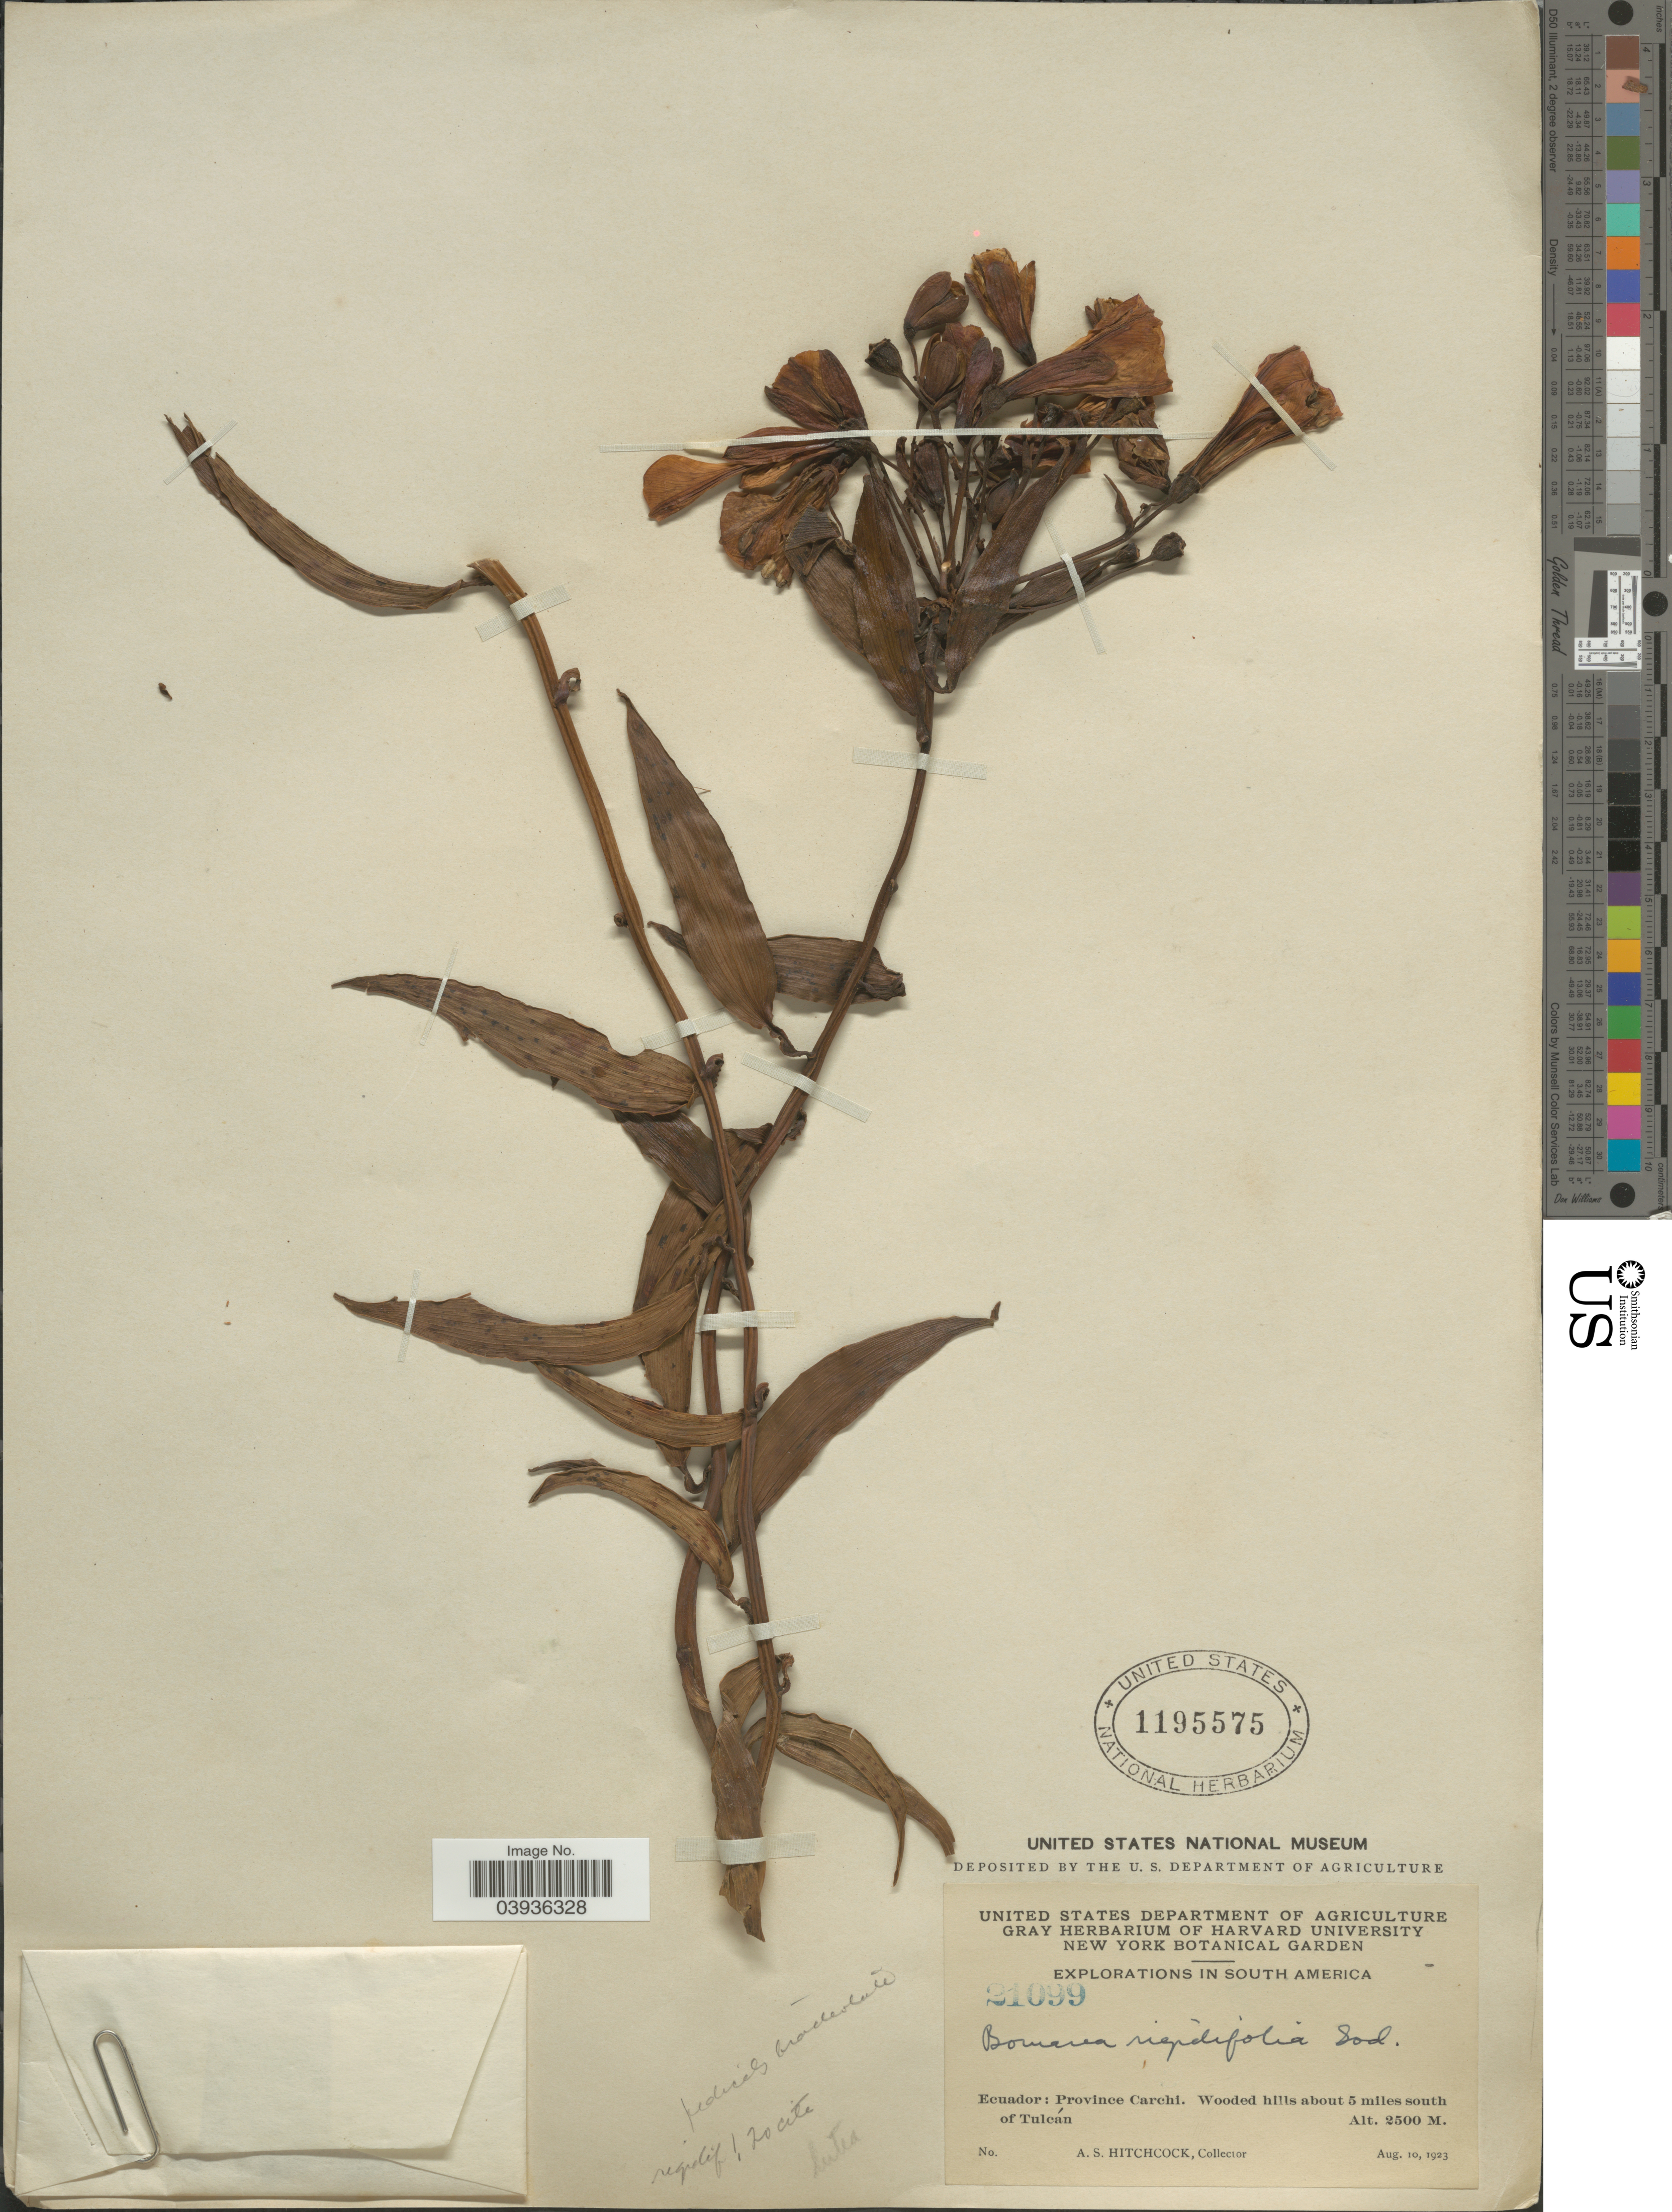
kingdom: Plantae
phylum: Tracheophyta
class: Liliopsida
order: Liliales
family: Alstroemeriaceae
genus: Bomarea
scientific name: Bomarea sp.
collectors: A. S. Hitchcock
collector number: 21099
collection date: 1923-08-10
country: Ecuador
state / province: Carchi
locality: Wooded hills about 5 miles south of Tulcán.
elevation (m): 2500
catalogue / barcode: US 1195575